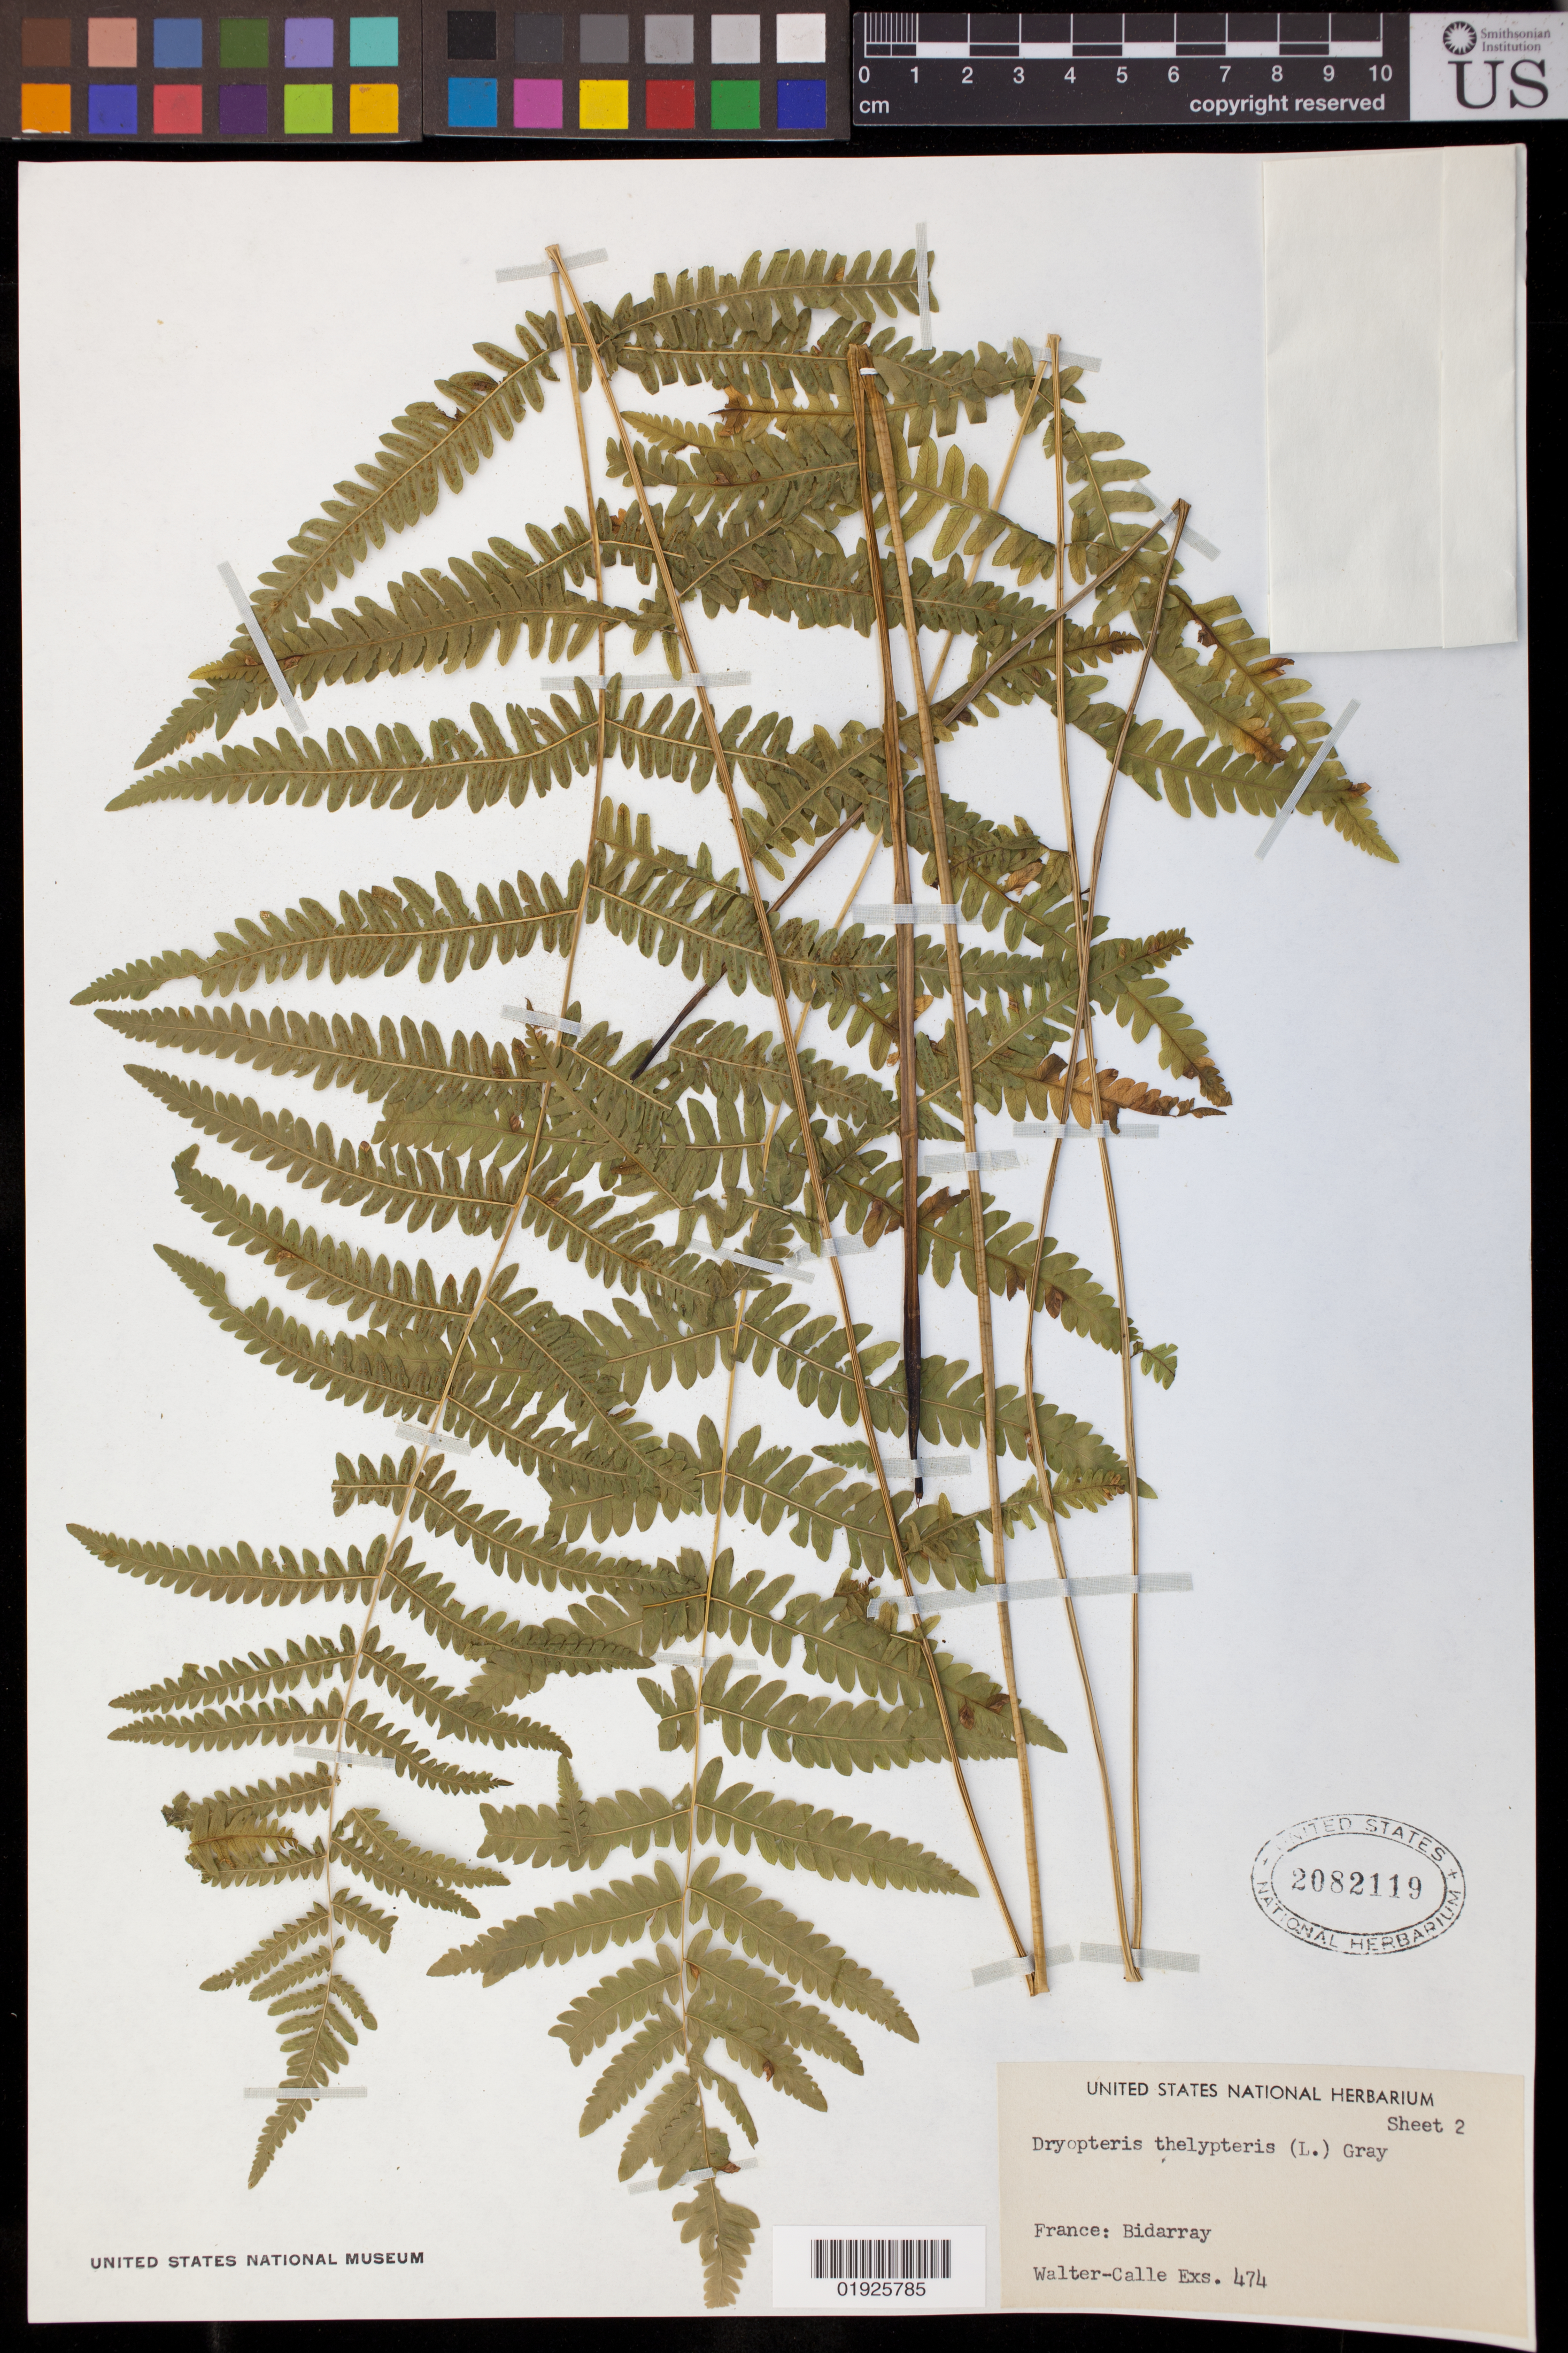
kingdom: Plantae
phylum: Tracheophyta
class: Polypodiopsida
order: Polypodiales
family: Thelypteridaceae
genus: Thelypteris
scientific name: Thelypteris palustris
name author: (Salisb.) Schott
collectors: Walter-Calle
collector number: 474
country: France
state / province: Nouvelle-Aquitaine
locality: Bidarray.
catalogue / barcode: US 2082119